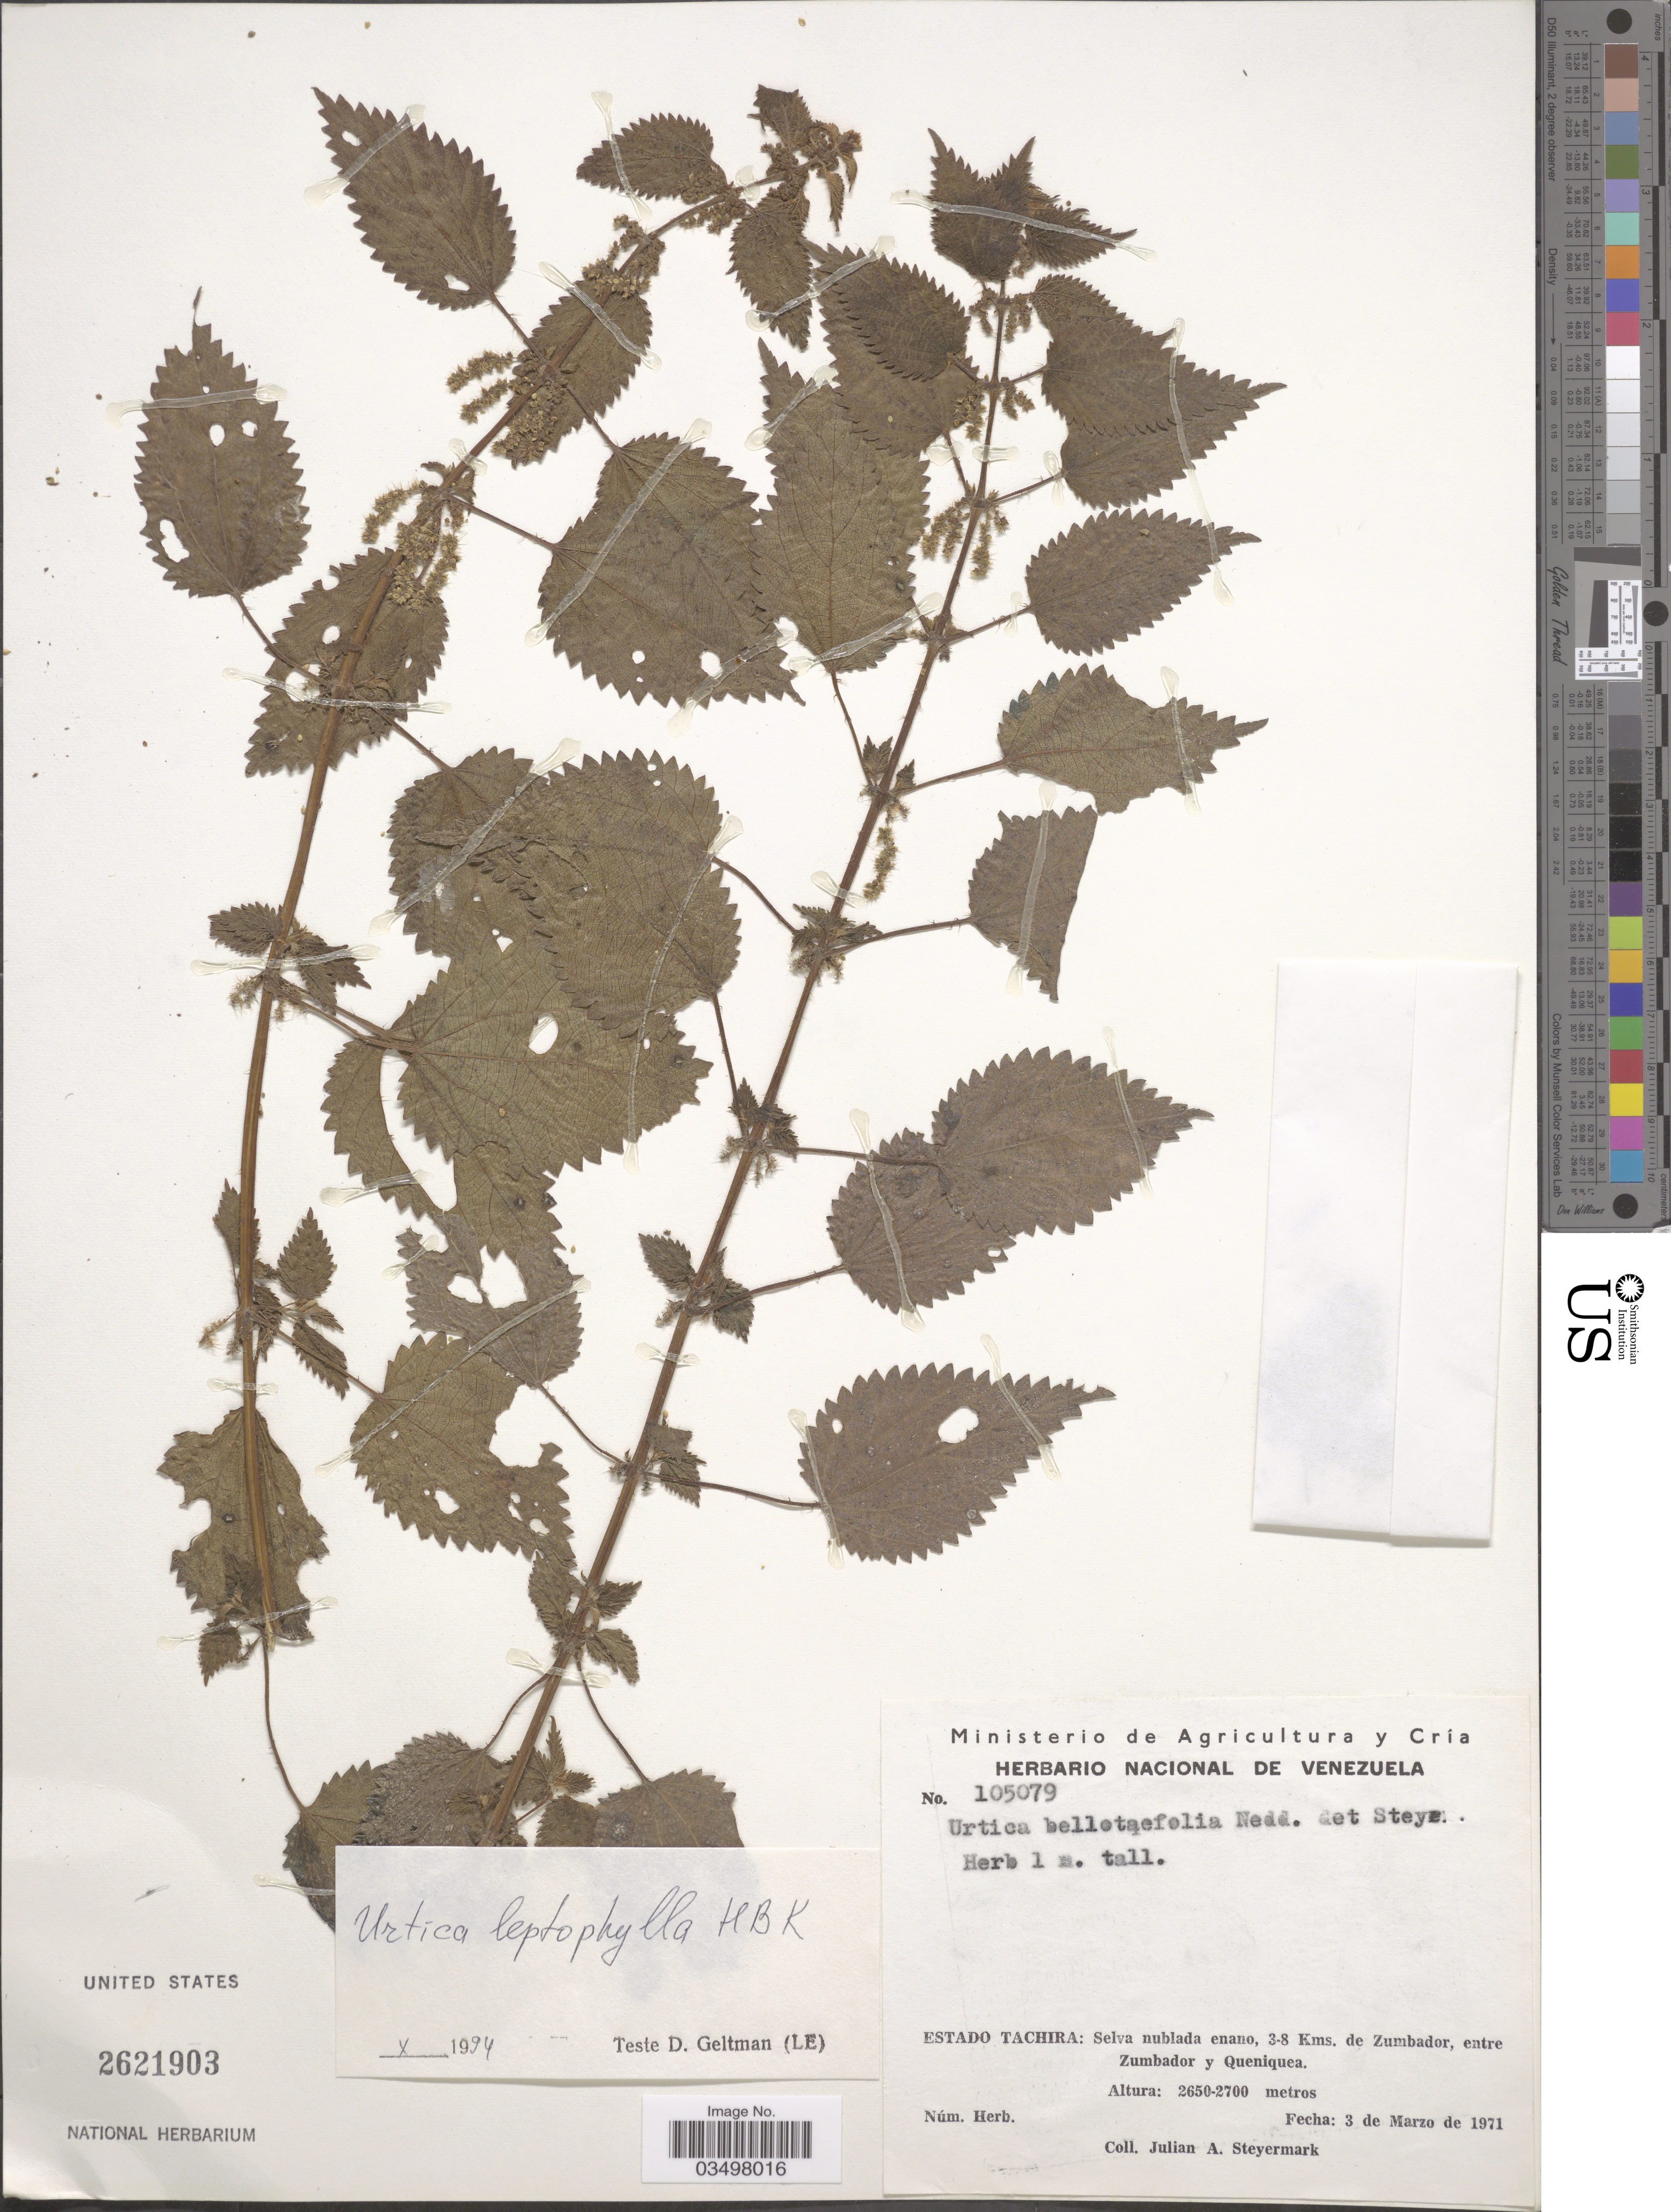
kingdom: Plantae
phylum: Tracheophyta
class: Magnoliopsida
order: Rosales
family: Urticaceae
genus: Urtica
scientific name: Urtica leptophylla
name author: Kunth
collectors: J. Steyermark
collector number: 105079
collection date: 1971-03-03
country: Venezuela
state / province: Tachira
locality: Estado Tachira: Selva nublada enano, 3-8 Kms. de Zumbador, entre Zumbador y Queniquea.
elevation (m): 2650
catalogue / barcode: US 2621903